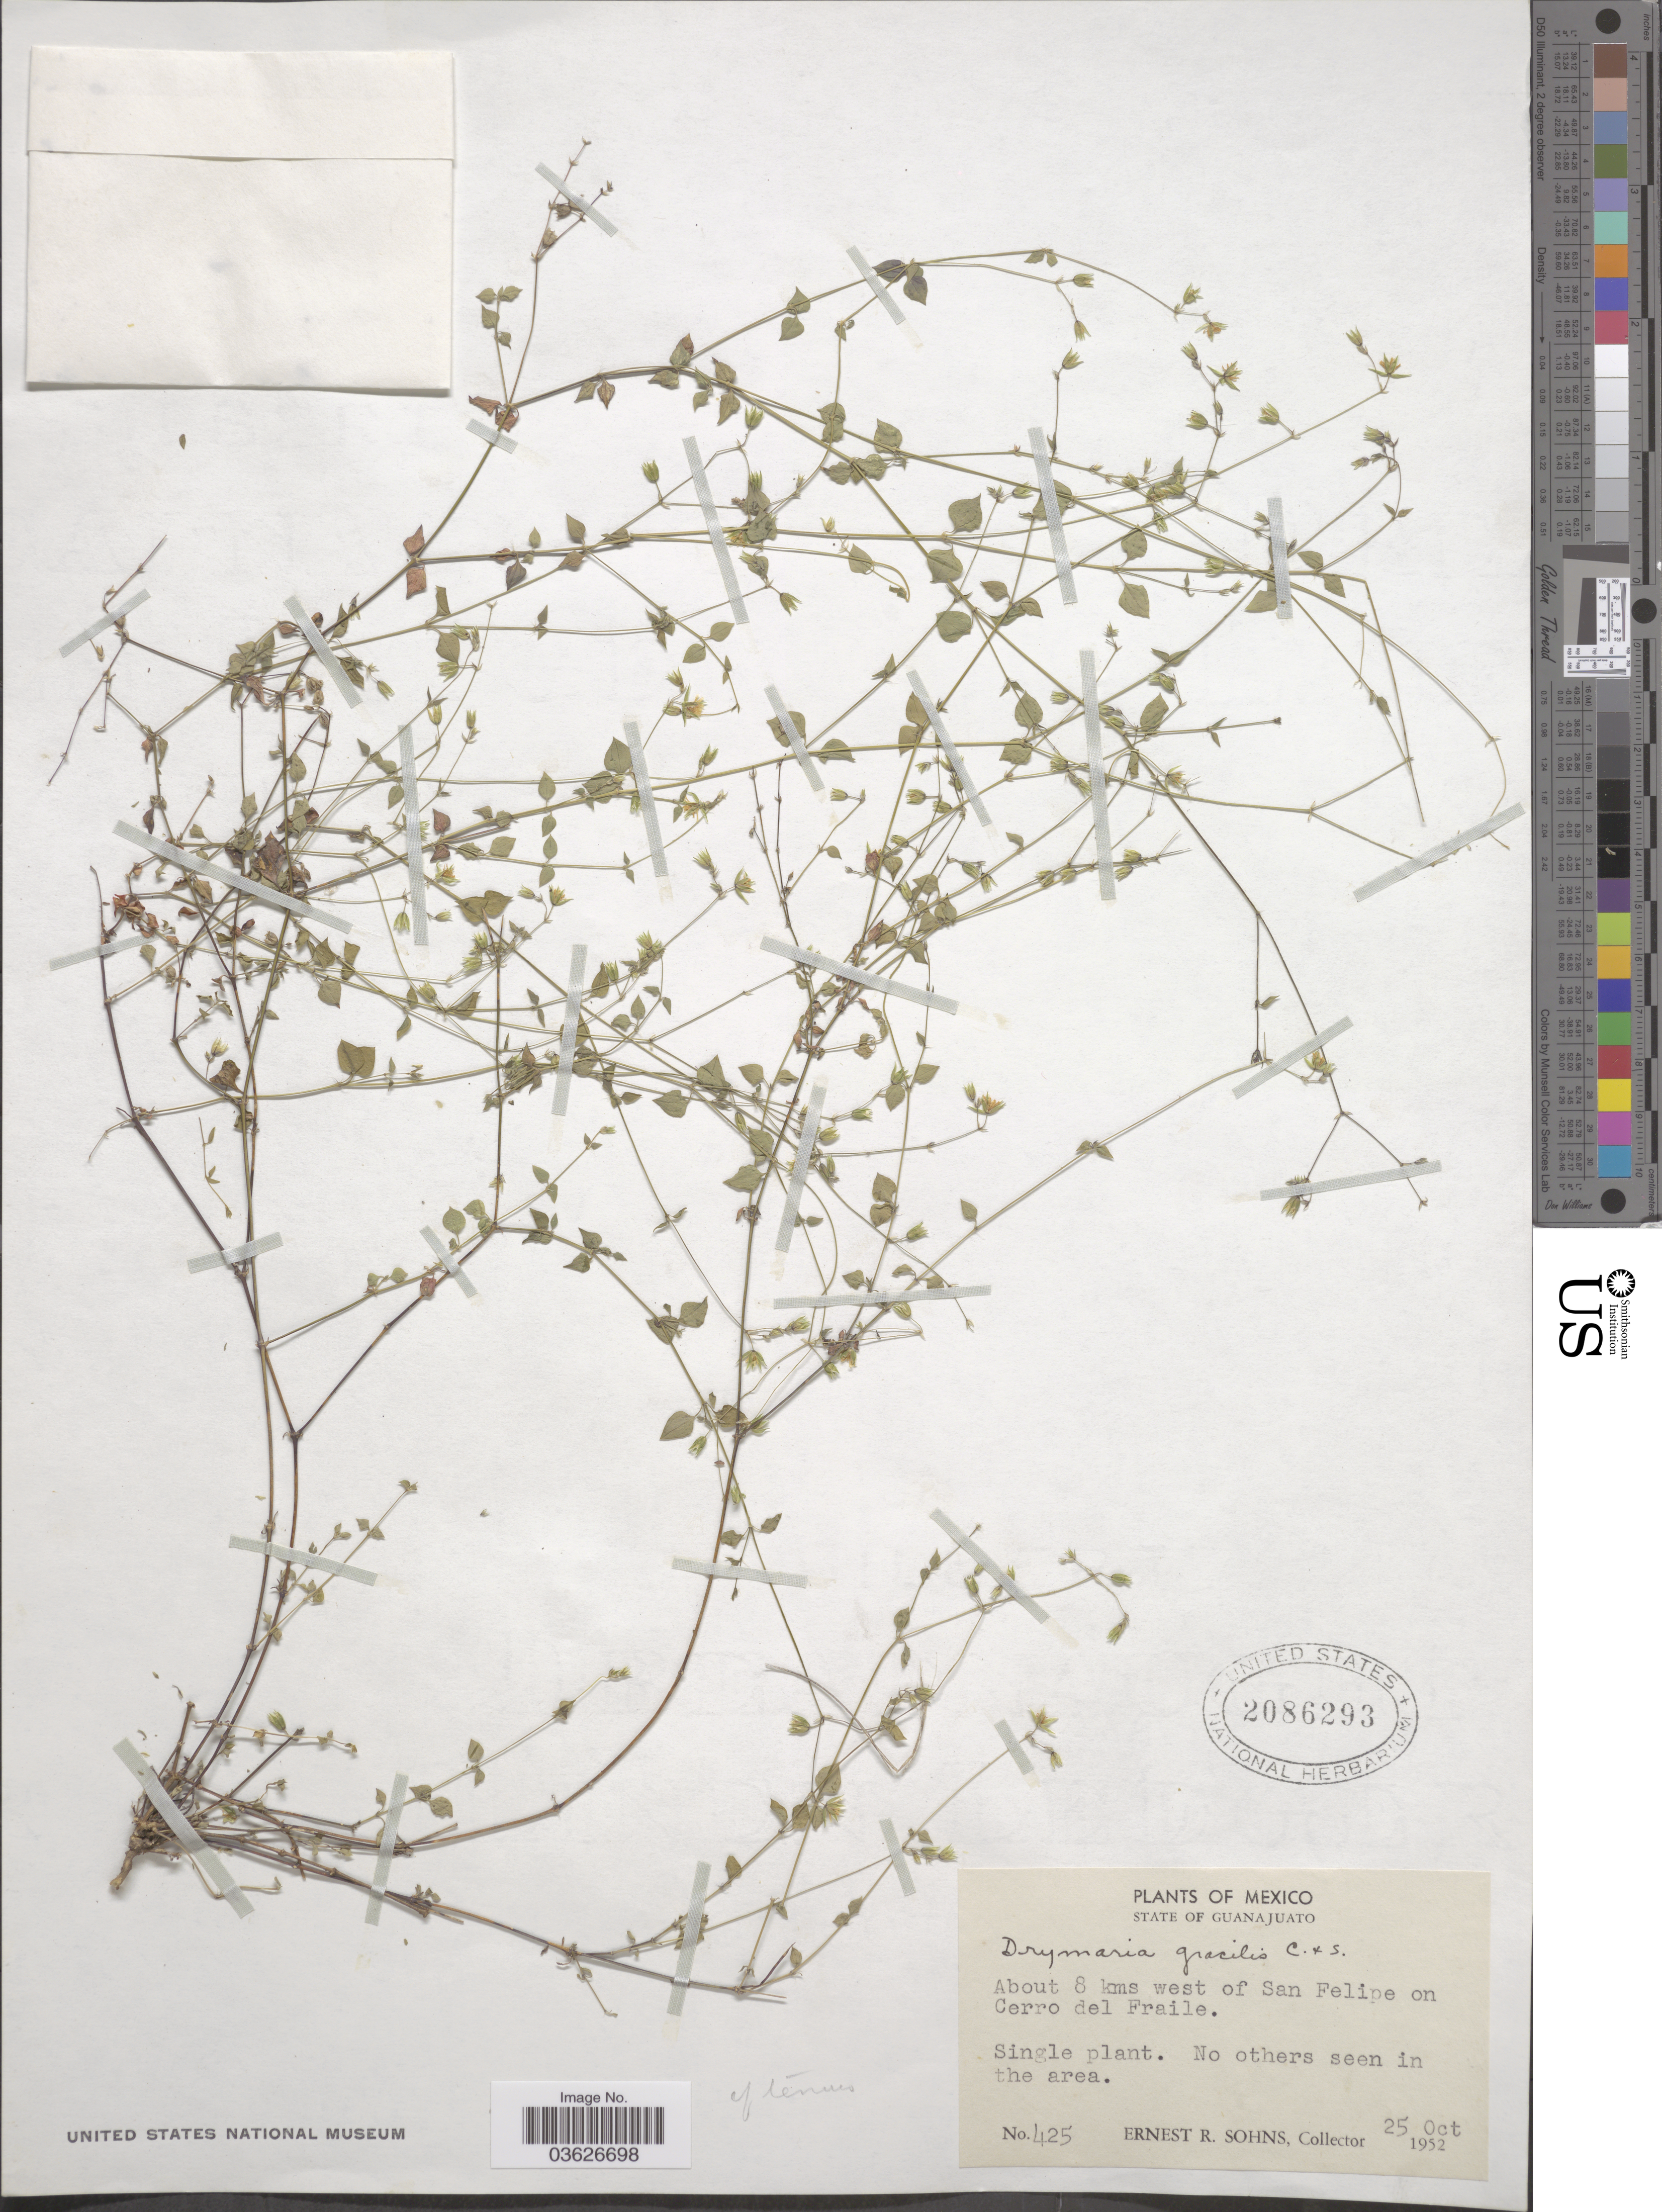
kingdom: Plantae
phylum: Tracheophyta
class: Magnoliopsida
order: Caryophyllales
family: Caryophyllaceae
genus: Drymaria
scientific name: Drymaria tenuis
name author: S. Watson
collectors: E. R. Sohns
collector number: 425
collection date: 1952-10-25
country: Mexico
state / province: Guanajuato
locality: About 8 kms west of San Felipe on Cerro del Fraile.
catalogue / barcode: US 2086293